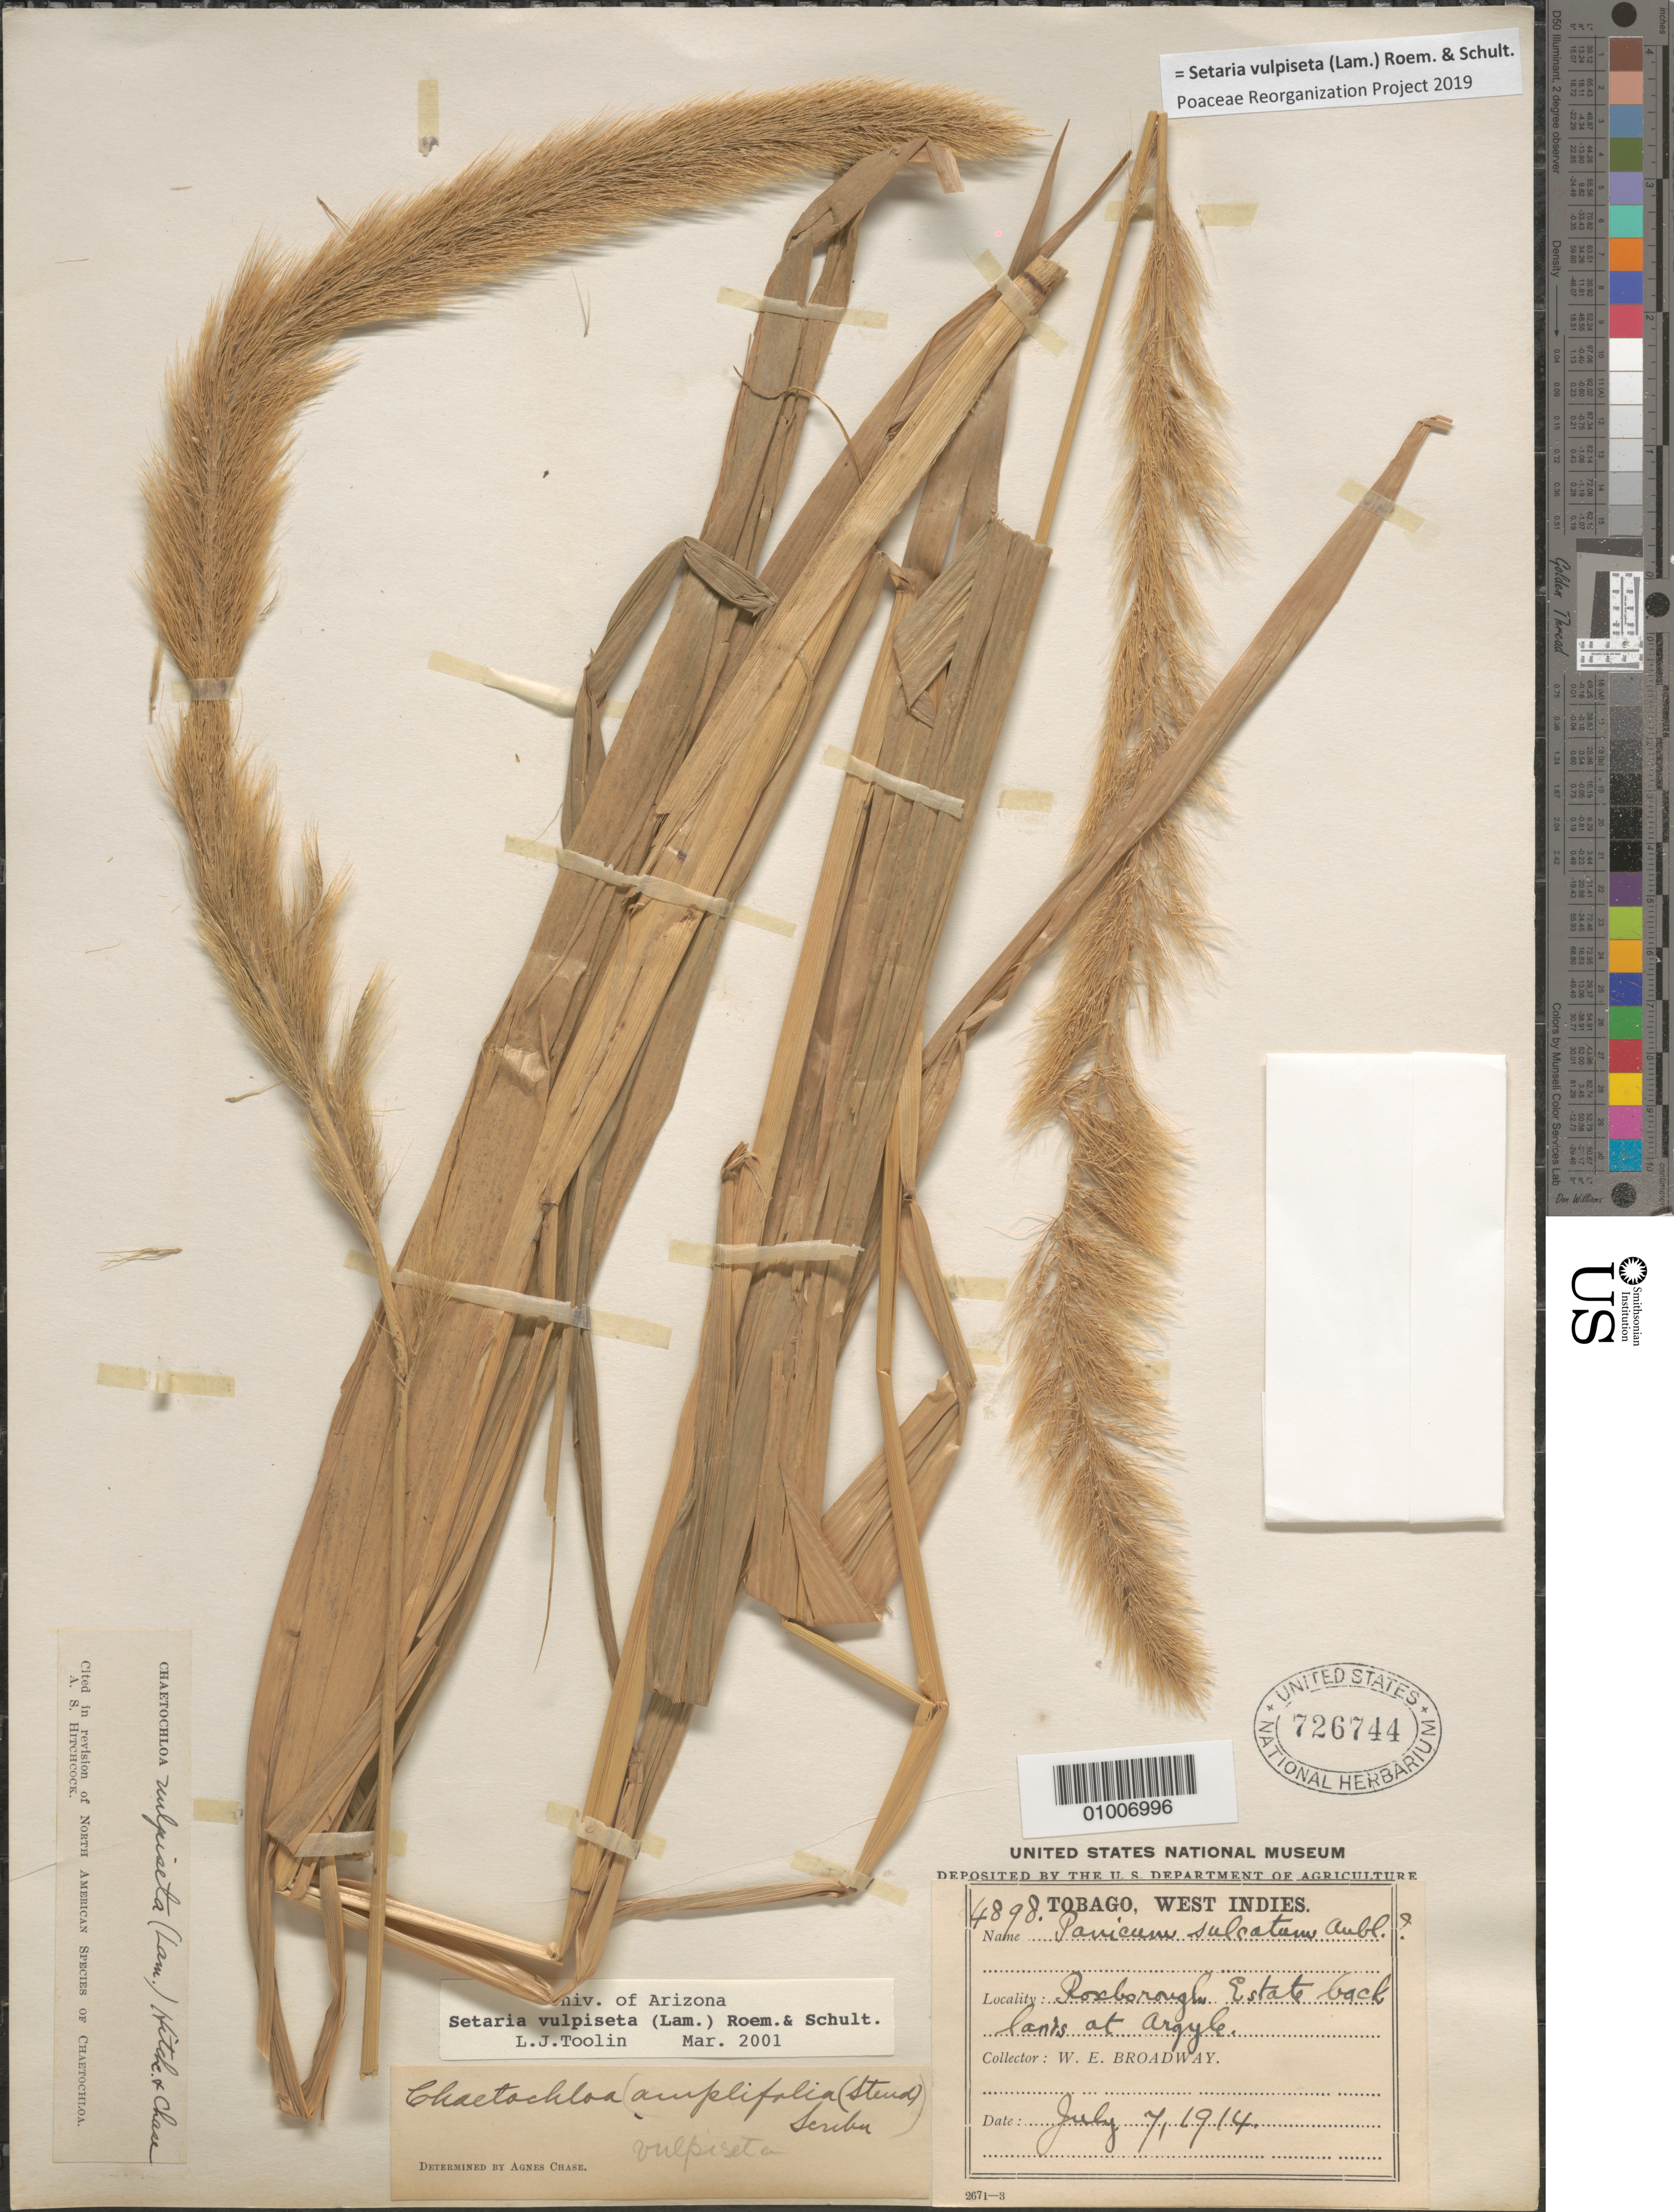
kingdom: Plantae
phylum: Tracheophyta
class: Liliopsida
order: Poales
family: Poaceae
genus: Setaria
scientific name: Setaria vulpiseta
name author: (Lam.) Roem. & Schult.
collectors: W. E. Broadway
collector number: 4898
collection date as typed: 07 Jul 1914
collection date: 1914-07-07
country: Trinidad and Tobago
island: Tobago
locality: Roxborough Estate back lanis at argyle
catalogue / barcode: US 726744